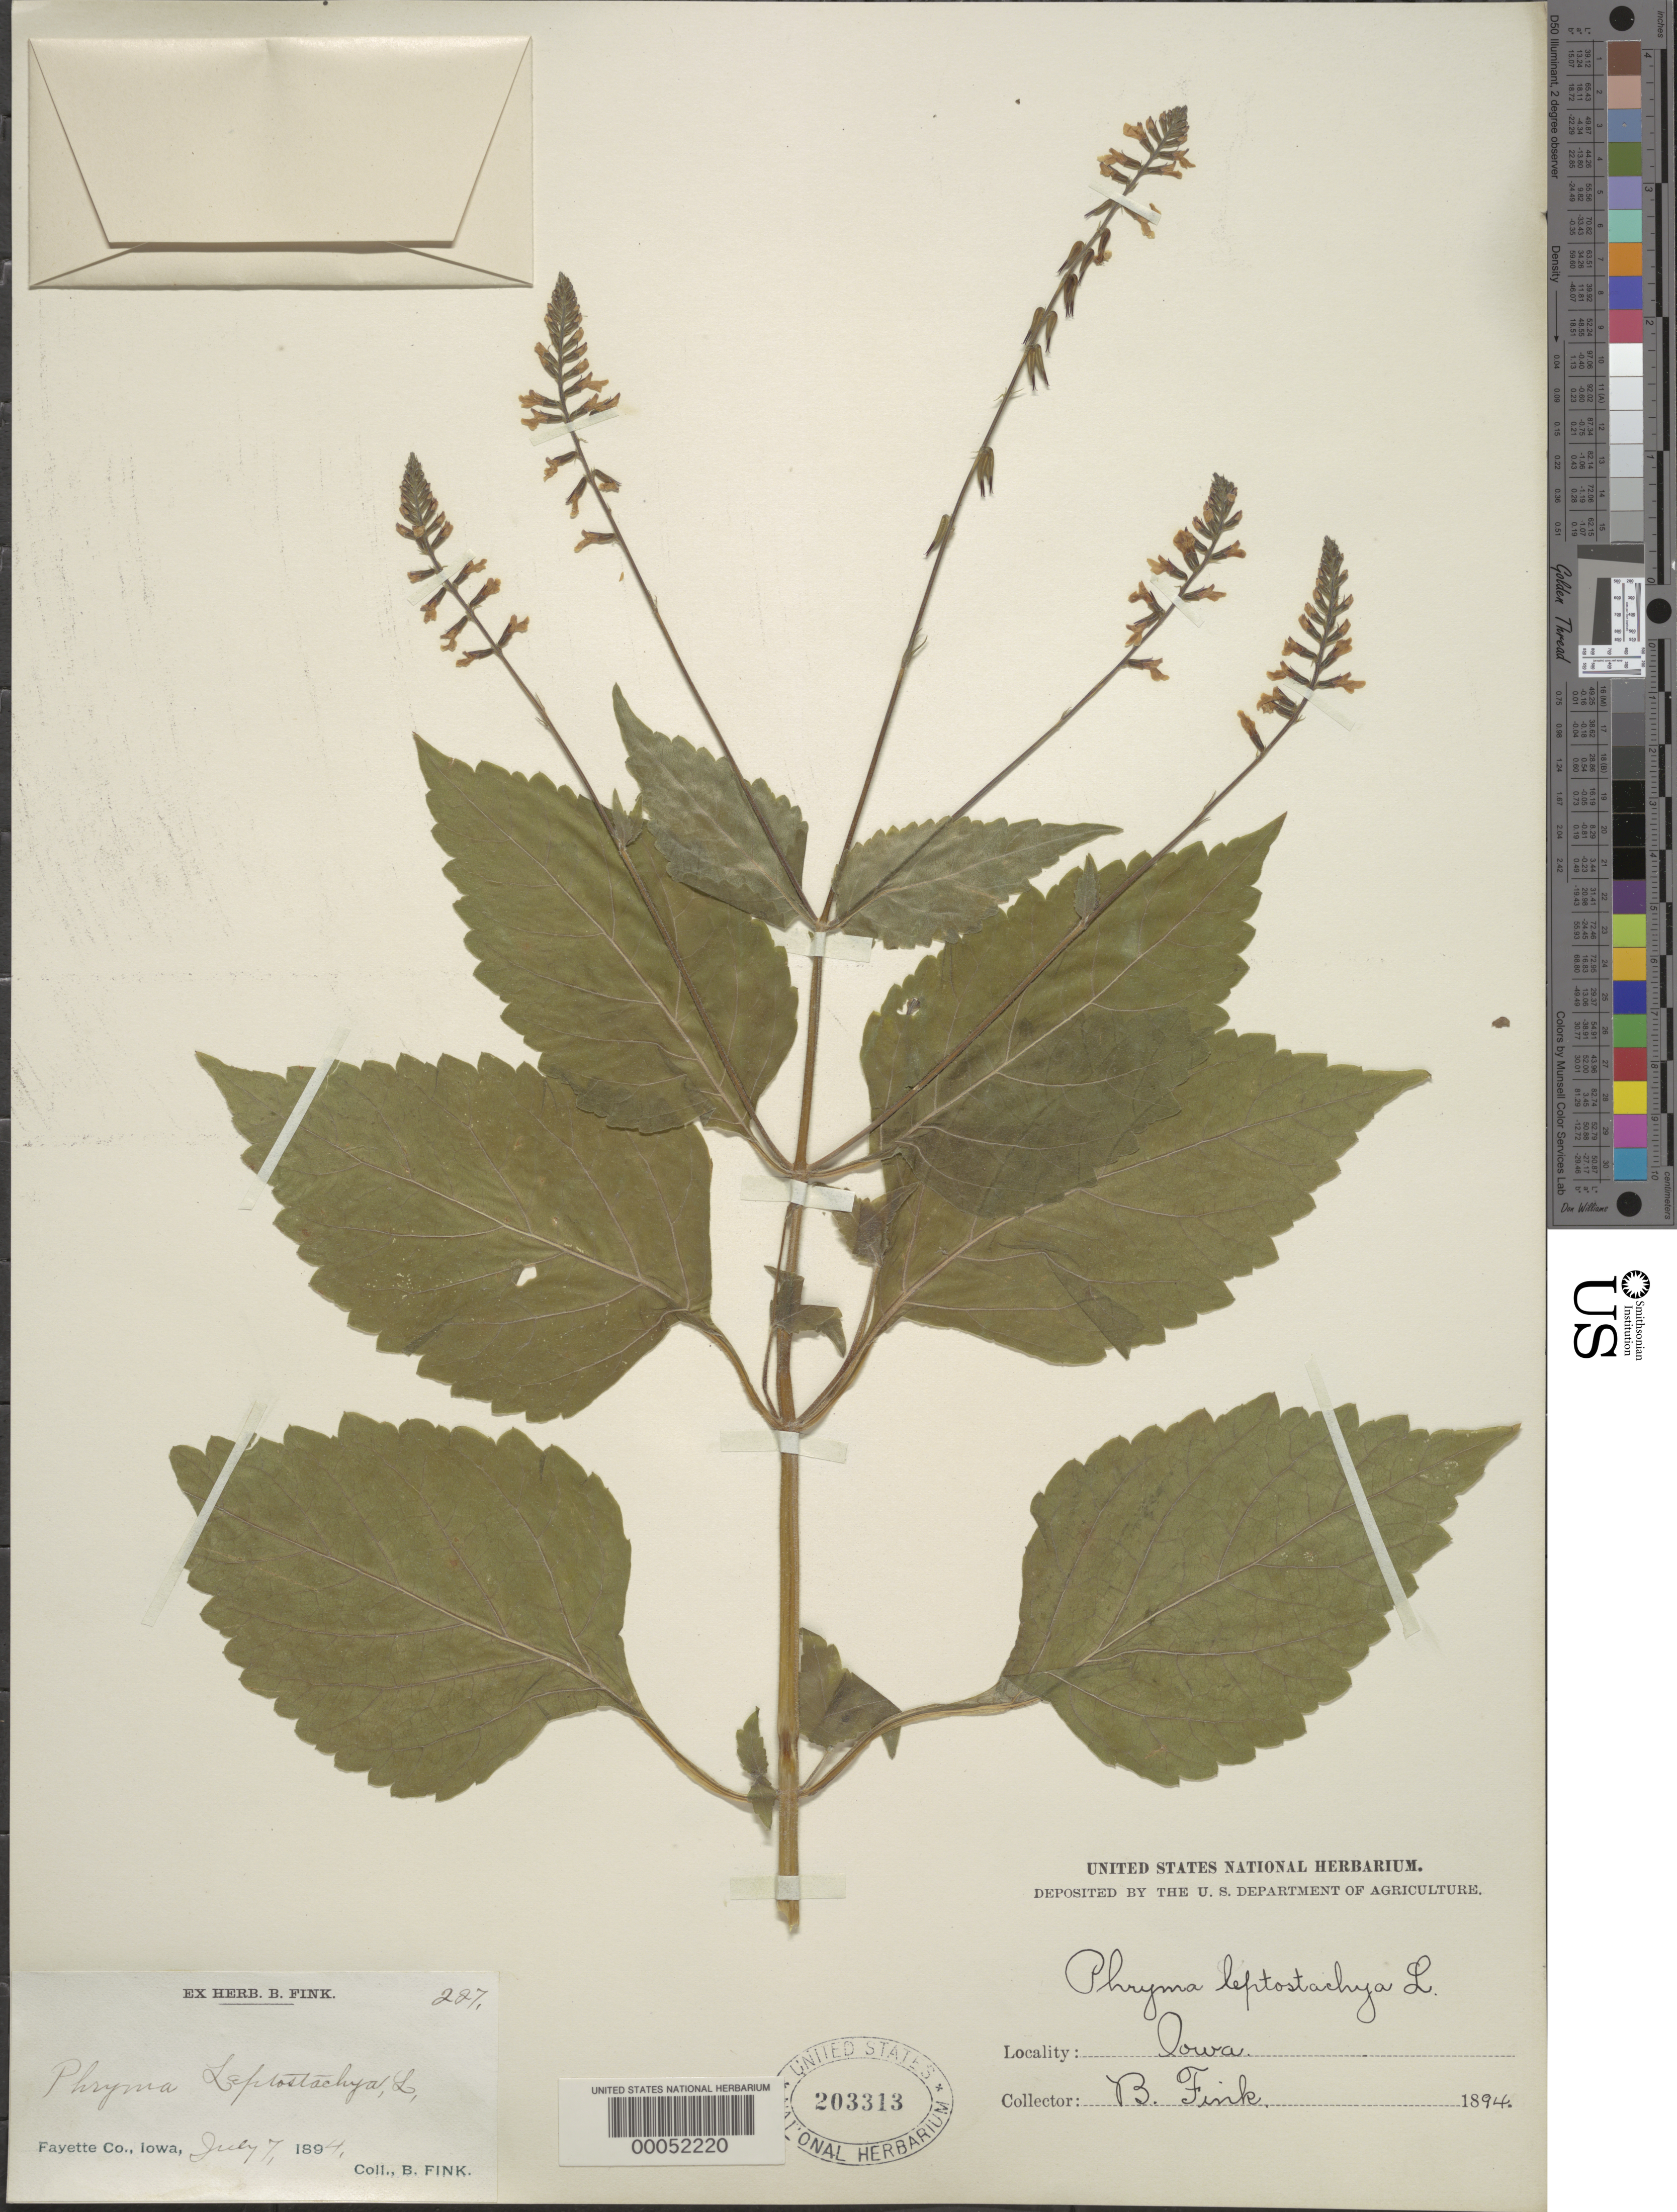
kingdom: Plantae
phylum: Tracheophyta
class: Magnoliopsida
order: Lamiales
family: Phrymaceae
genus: Phryma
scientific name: Phryma leptostachya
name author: L.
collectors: B. Fink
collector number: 227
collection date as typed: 07 Jul 1894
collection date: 1894-07-07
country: United States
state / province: Iowa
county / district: Fayette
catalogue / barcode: US 203313